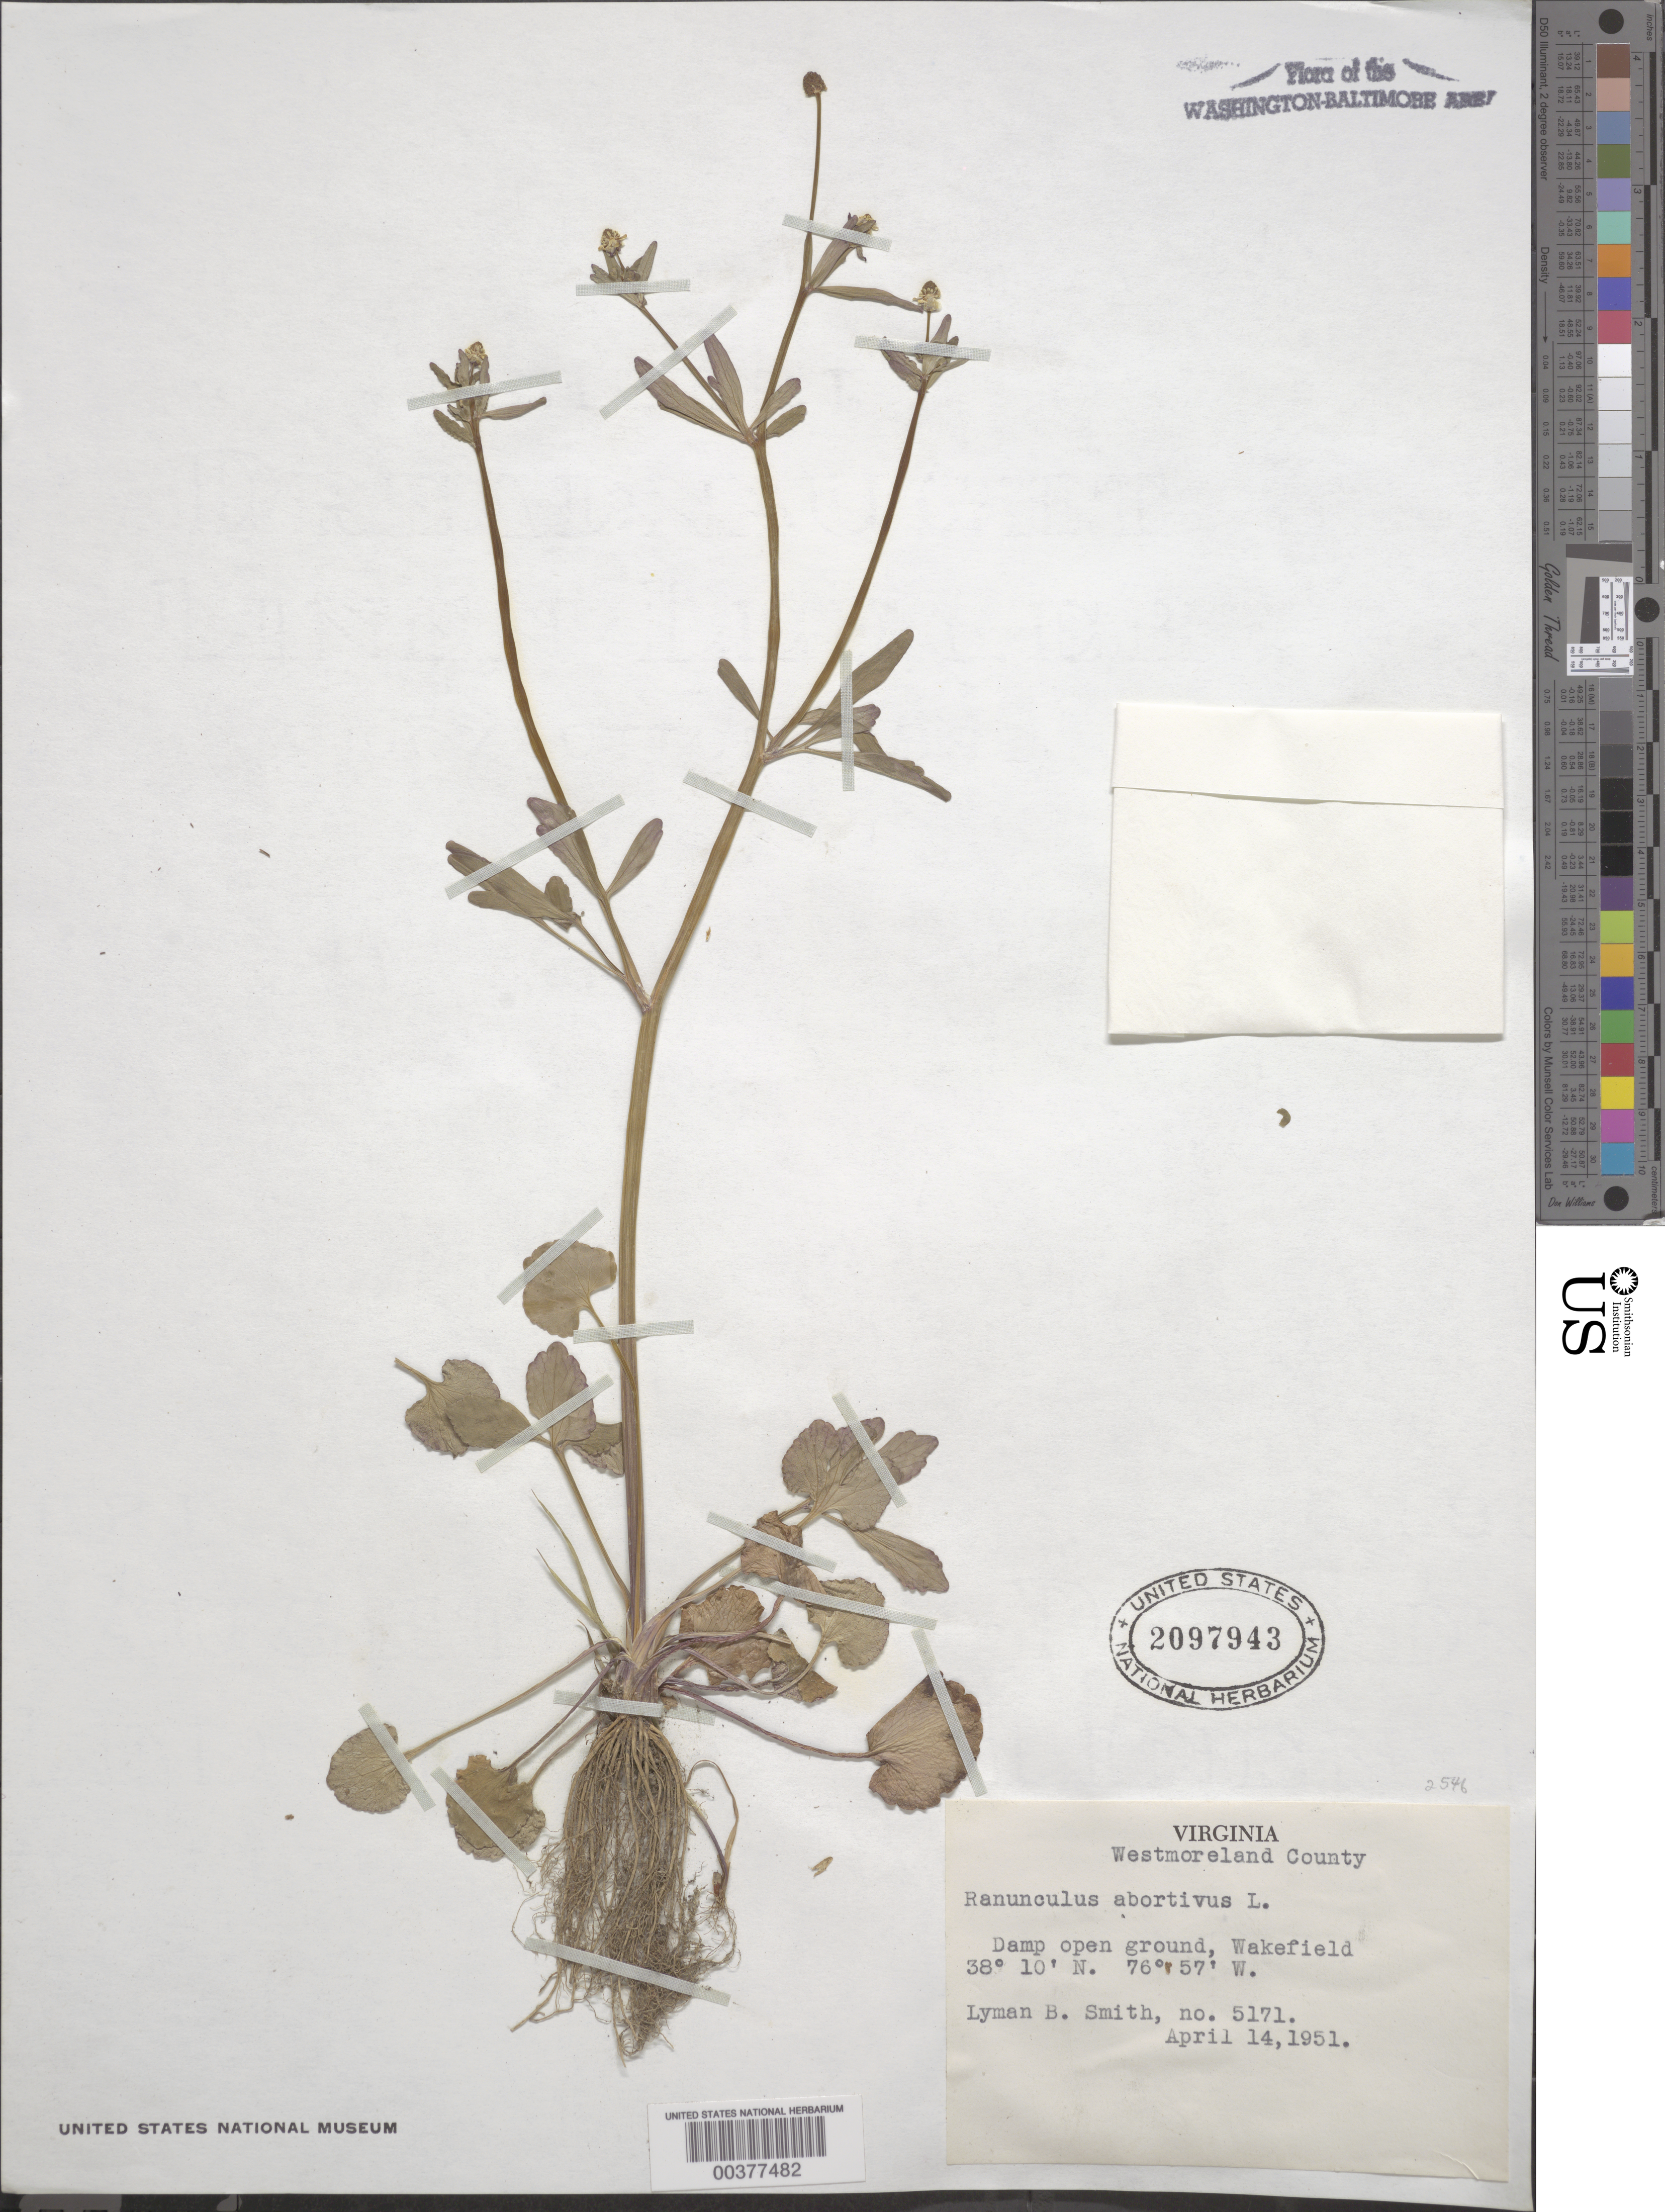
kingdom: Plantae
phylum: Tracheophyta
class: Magnoliopsida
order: Ranunculales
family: Ranunculaceae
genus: Ranunculus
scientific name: Ranunculus abortivus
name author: L.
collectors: L. Smith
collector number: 5171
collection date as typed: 14 Apr 1951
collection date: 1951-04-14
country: United States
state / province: Virginia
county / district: Westmoreland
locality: Wakefield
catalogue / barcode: US 2097943